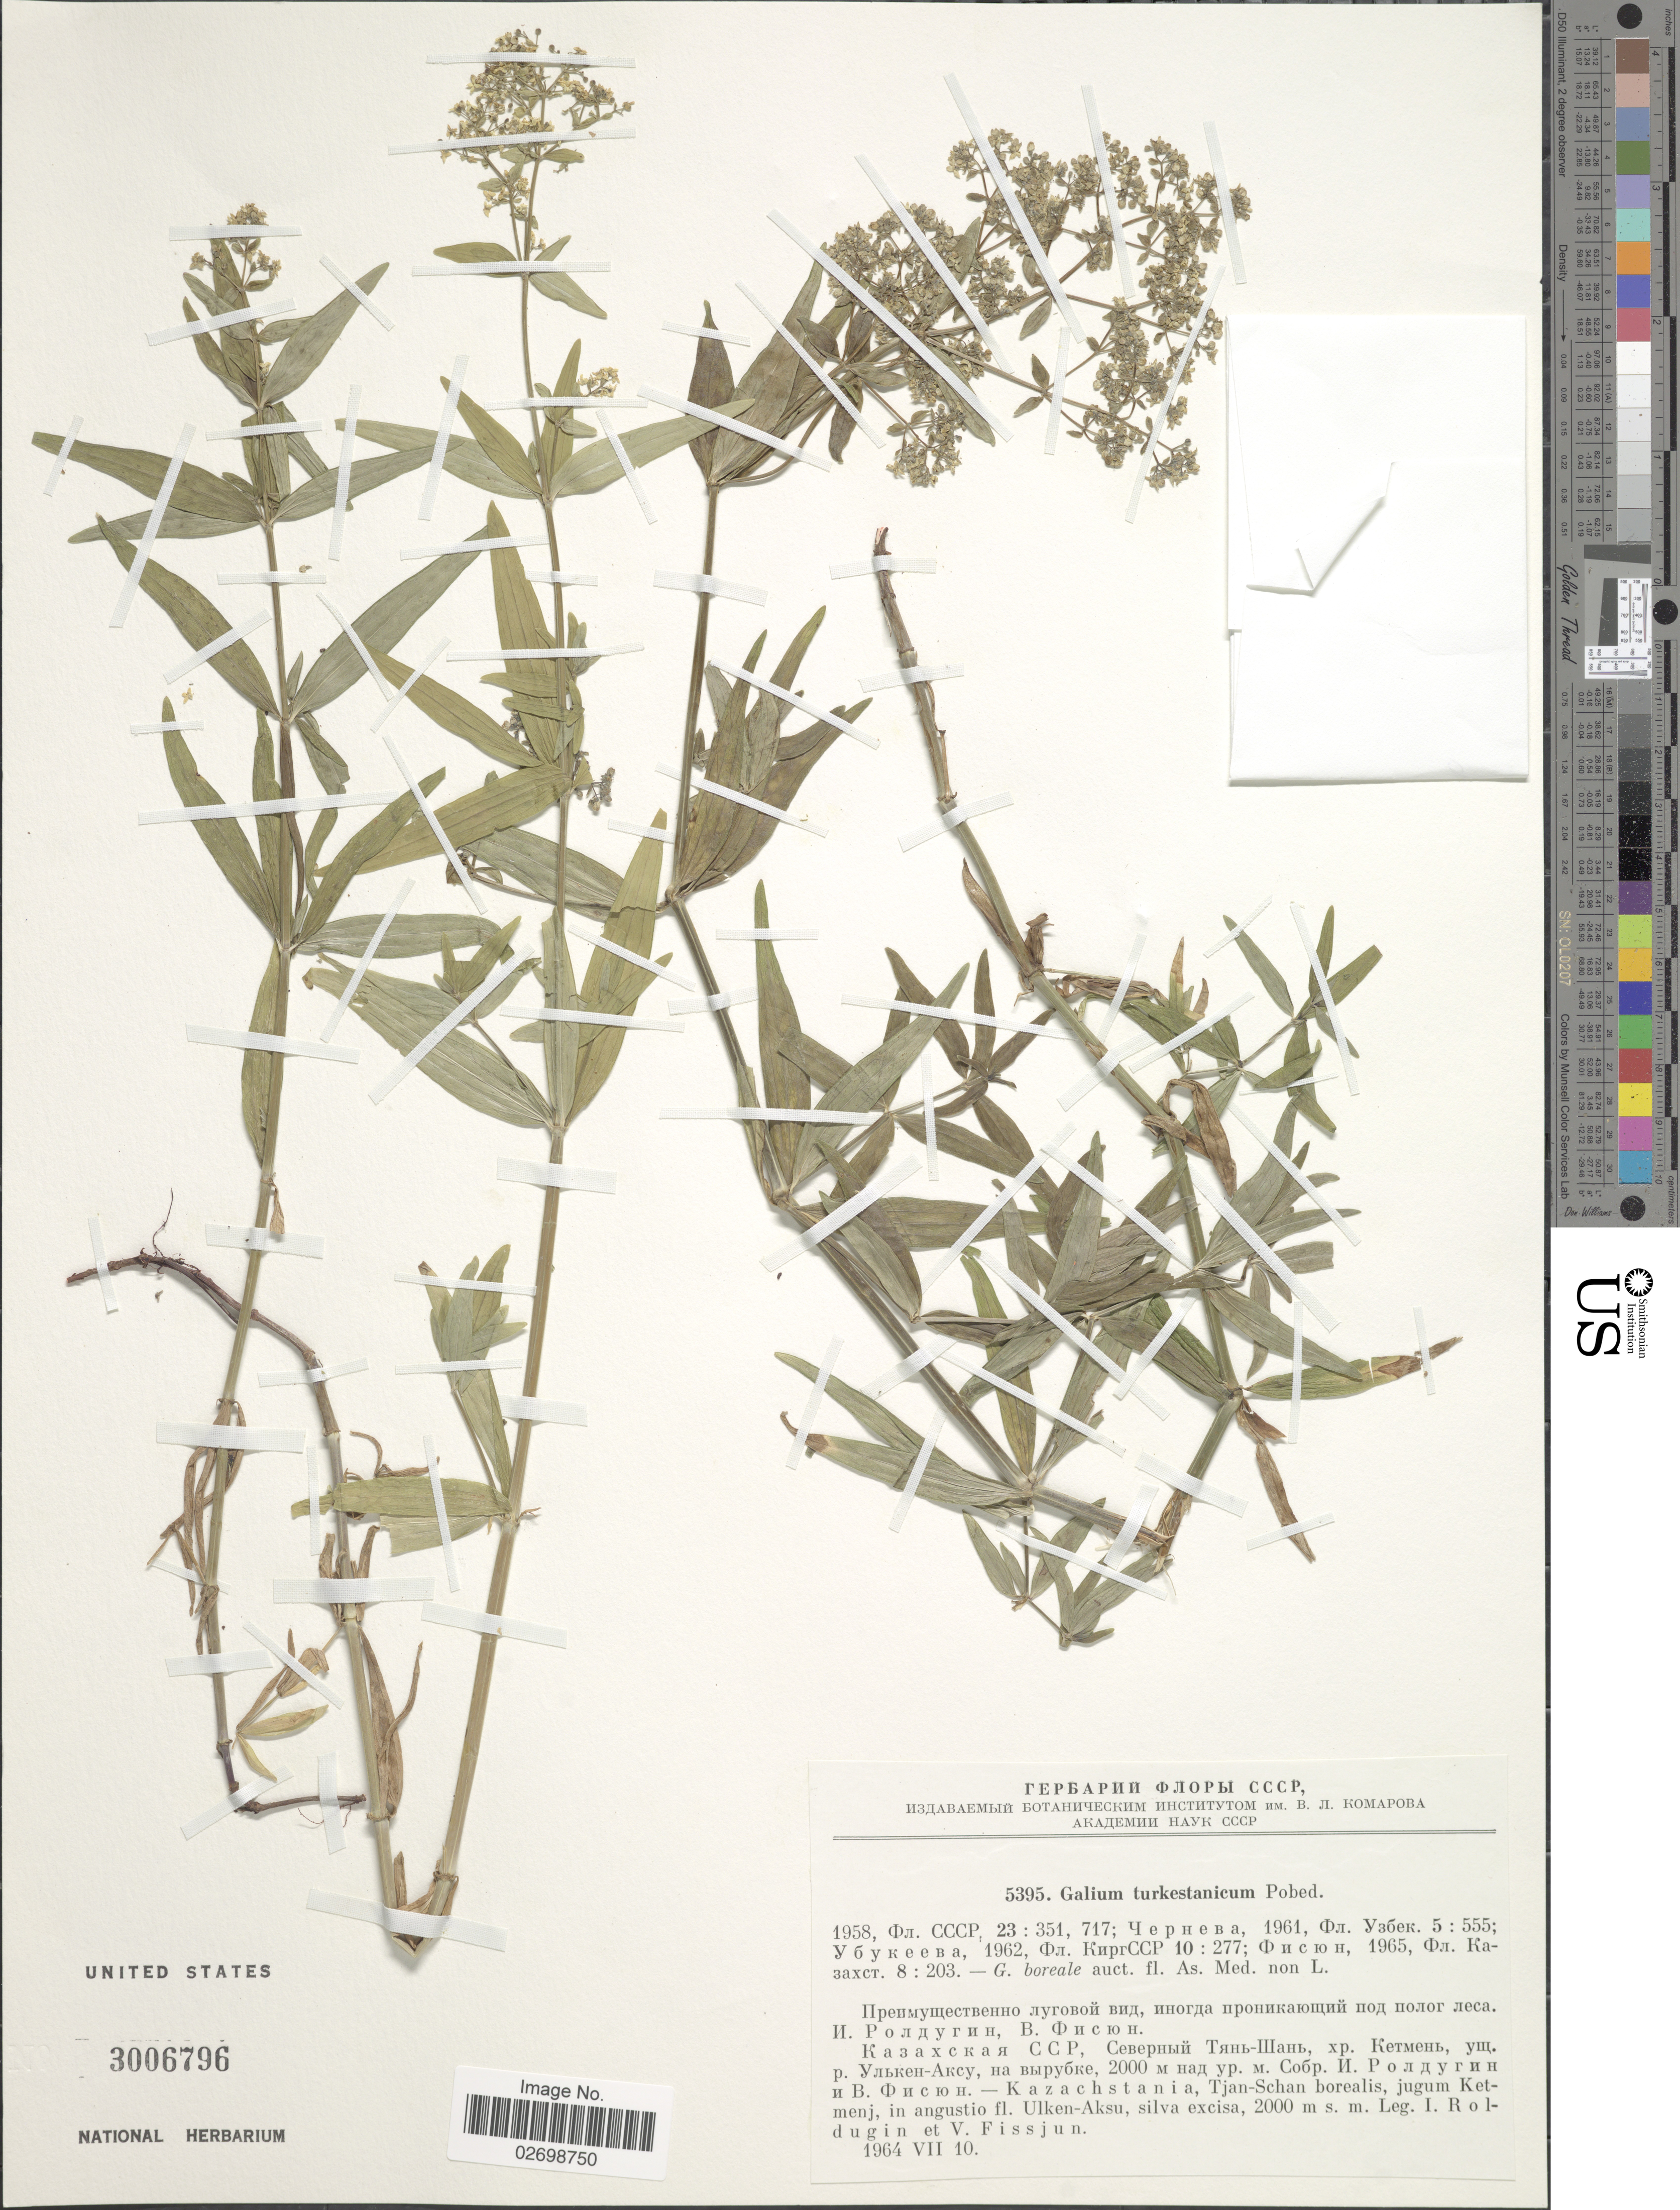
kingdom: Plantae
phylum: Tracheophyta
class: Magnoliopsida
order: Gentianales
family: Rubiaceae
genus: Galium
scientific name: Galium turkestanicum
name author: Pobed.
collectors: I. Roldugin & V. Fissjun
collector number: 5395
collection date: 1964-07-10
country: Kazakhstan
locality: Kazachstania, Tjan-Schan borealis, jugum Ketmenj, in angustio fl. Ulken-Aksu, silva excisa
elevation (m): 2000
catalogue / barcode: US 3006796